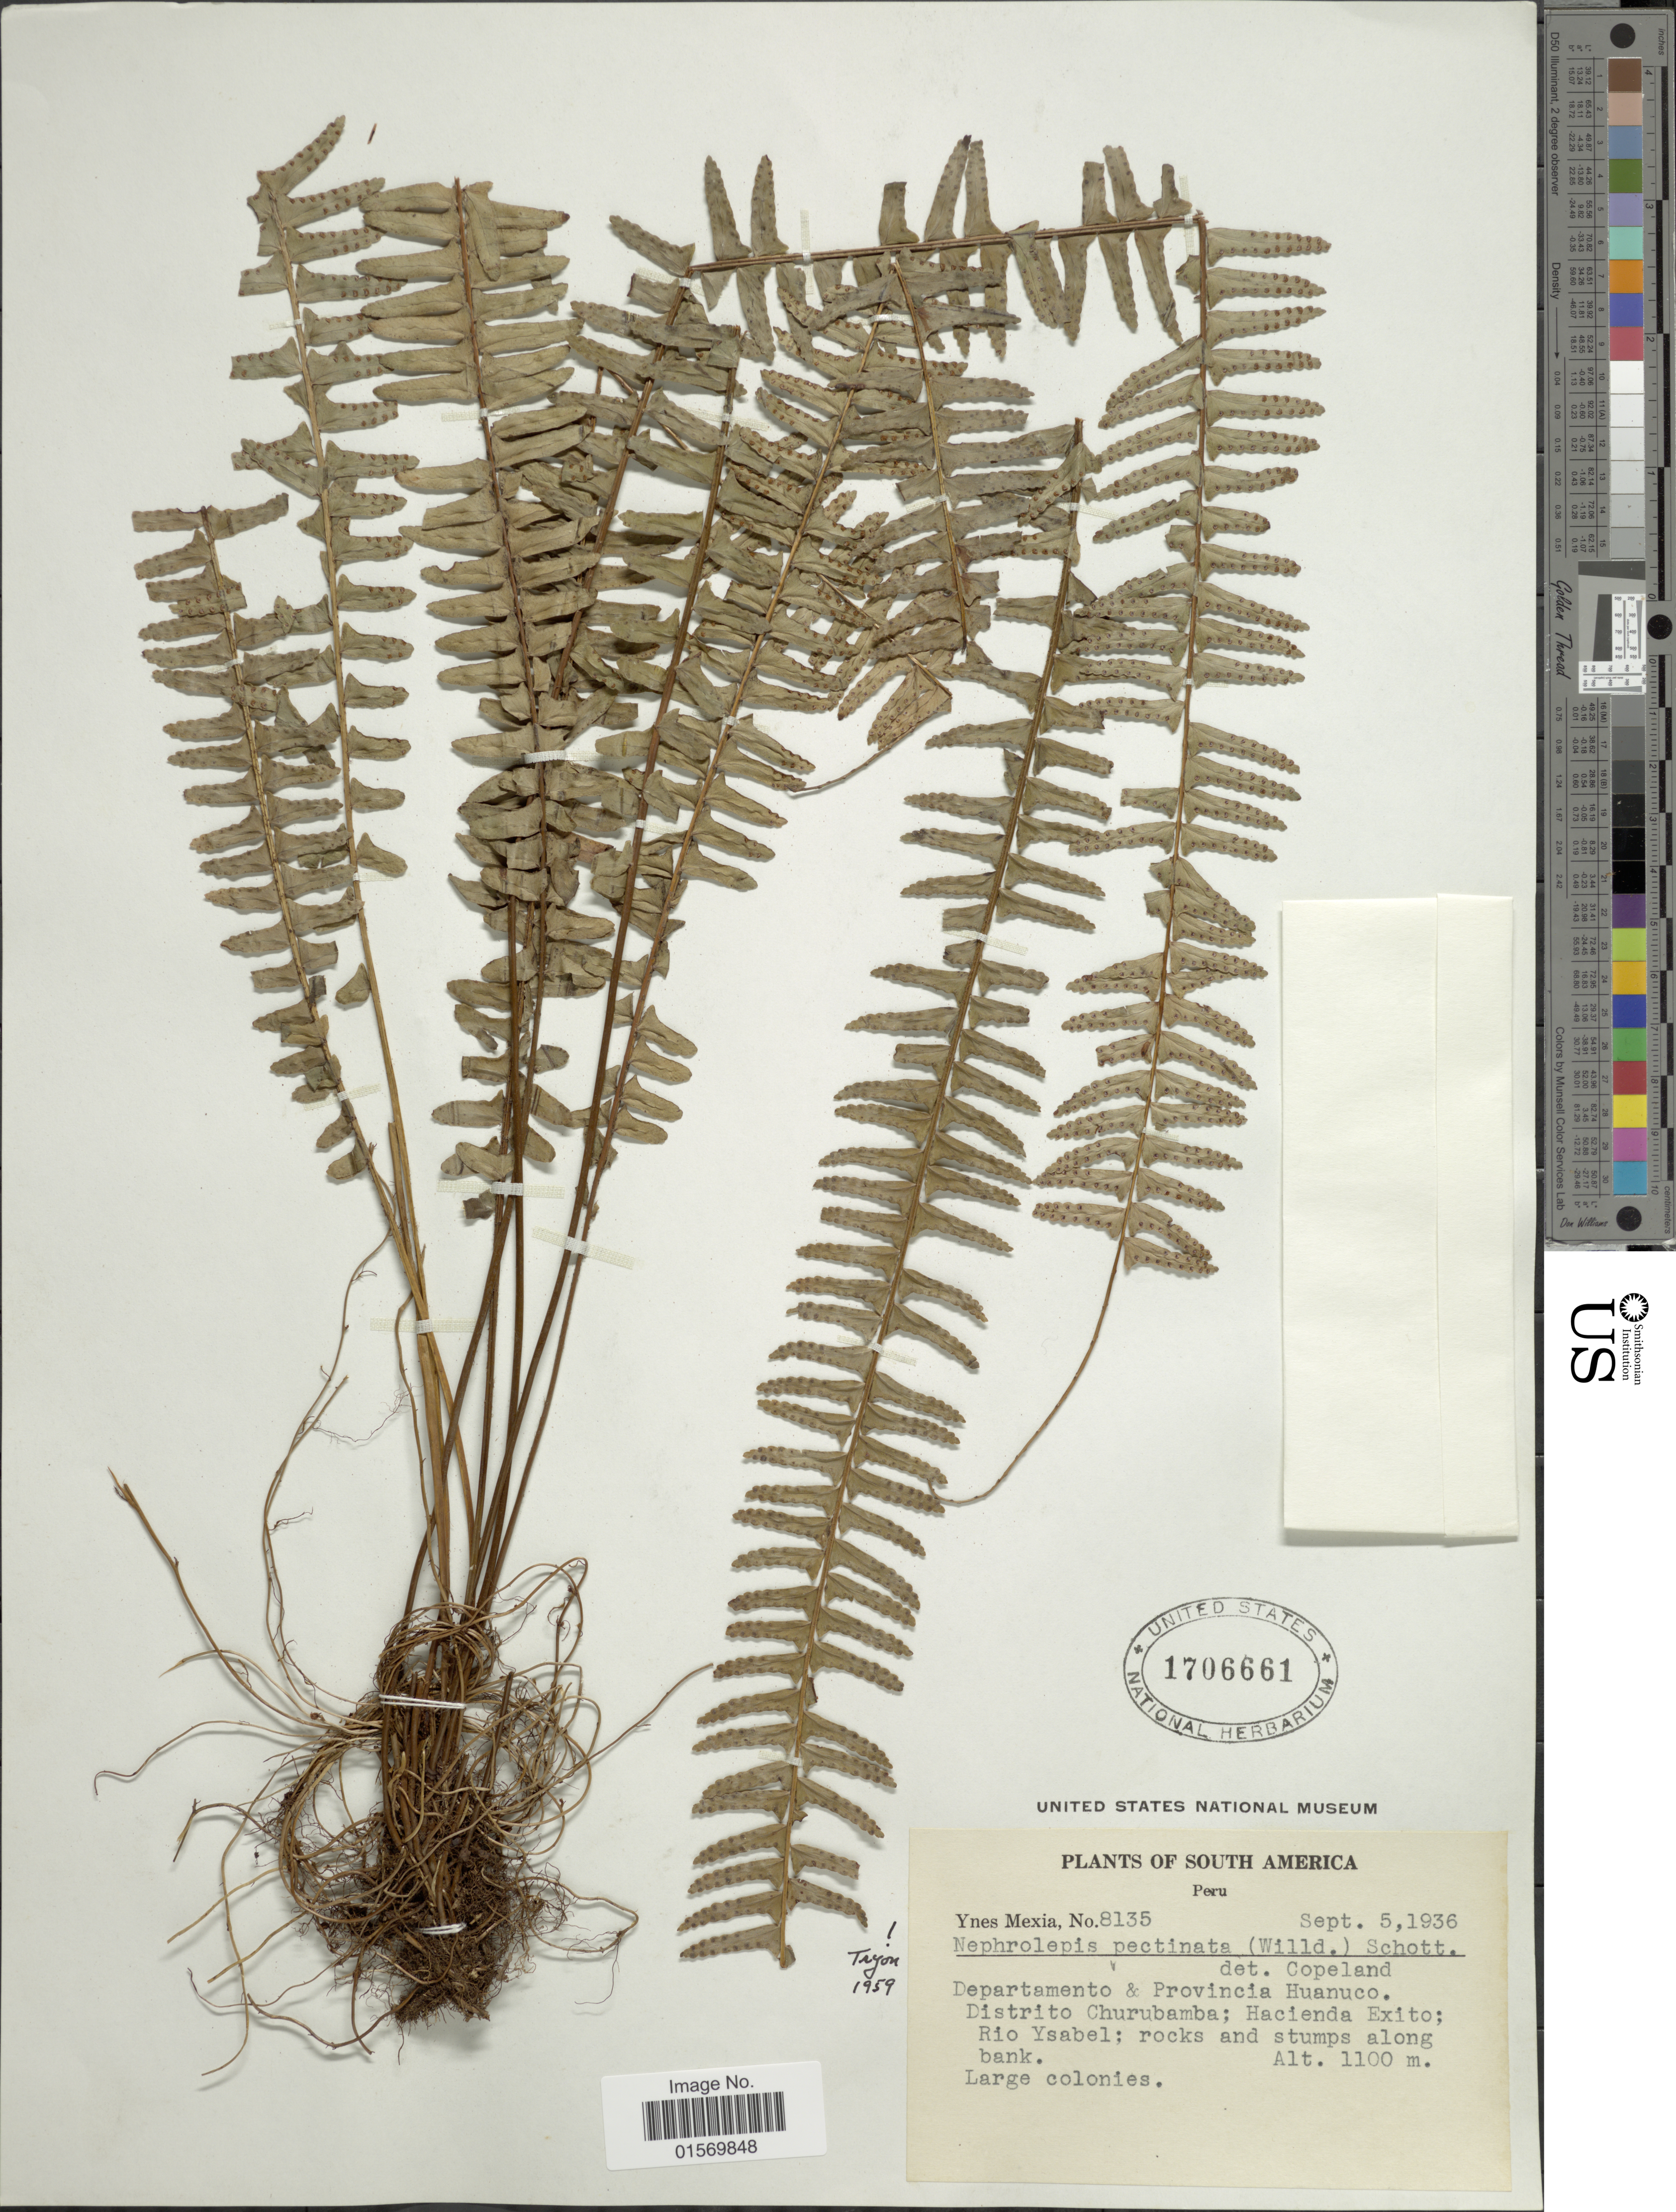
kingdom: Plantae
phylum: Tracheophyta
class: Polypodiopsida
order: Polypodiales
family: Nephrolepidaceae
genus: Nephrolepis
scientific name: Nephrolepis pectinata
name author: (Willd.) Schott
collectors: Y. Mexia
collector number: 8135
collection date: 1936-09-05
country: Peru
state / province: Huánuco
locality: Distrito Churubamba; Hacienda Exito; Rio Ysabel; rocks and stumps along bank.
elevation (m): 1100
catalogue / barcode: US 1706661